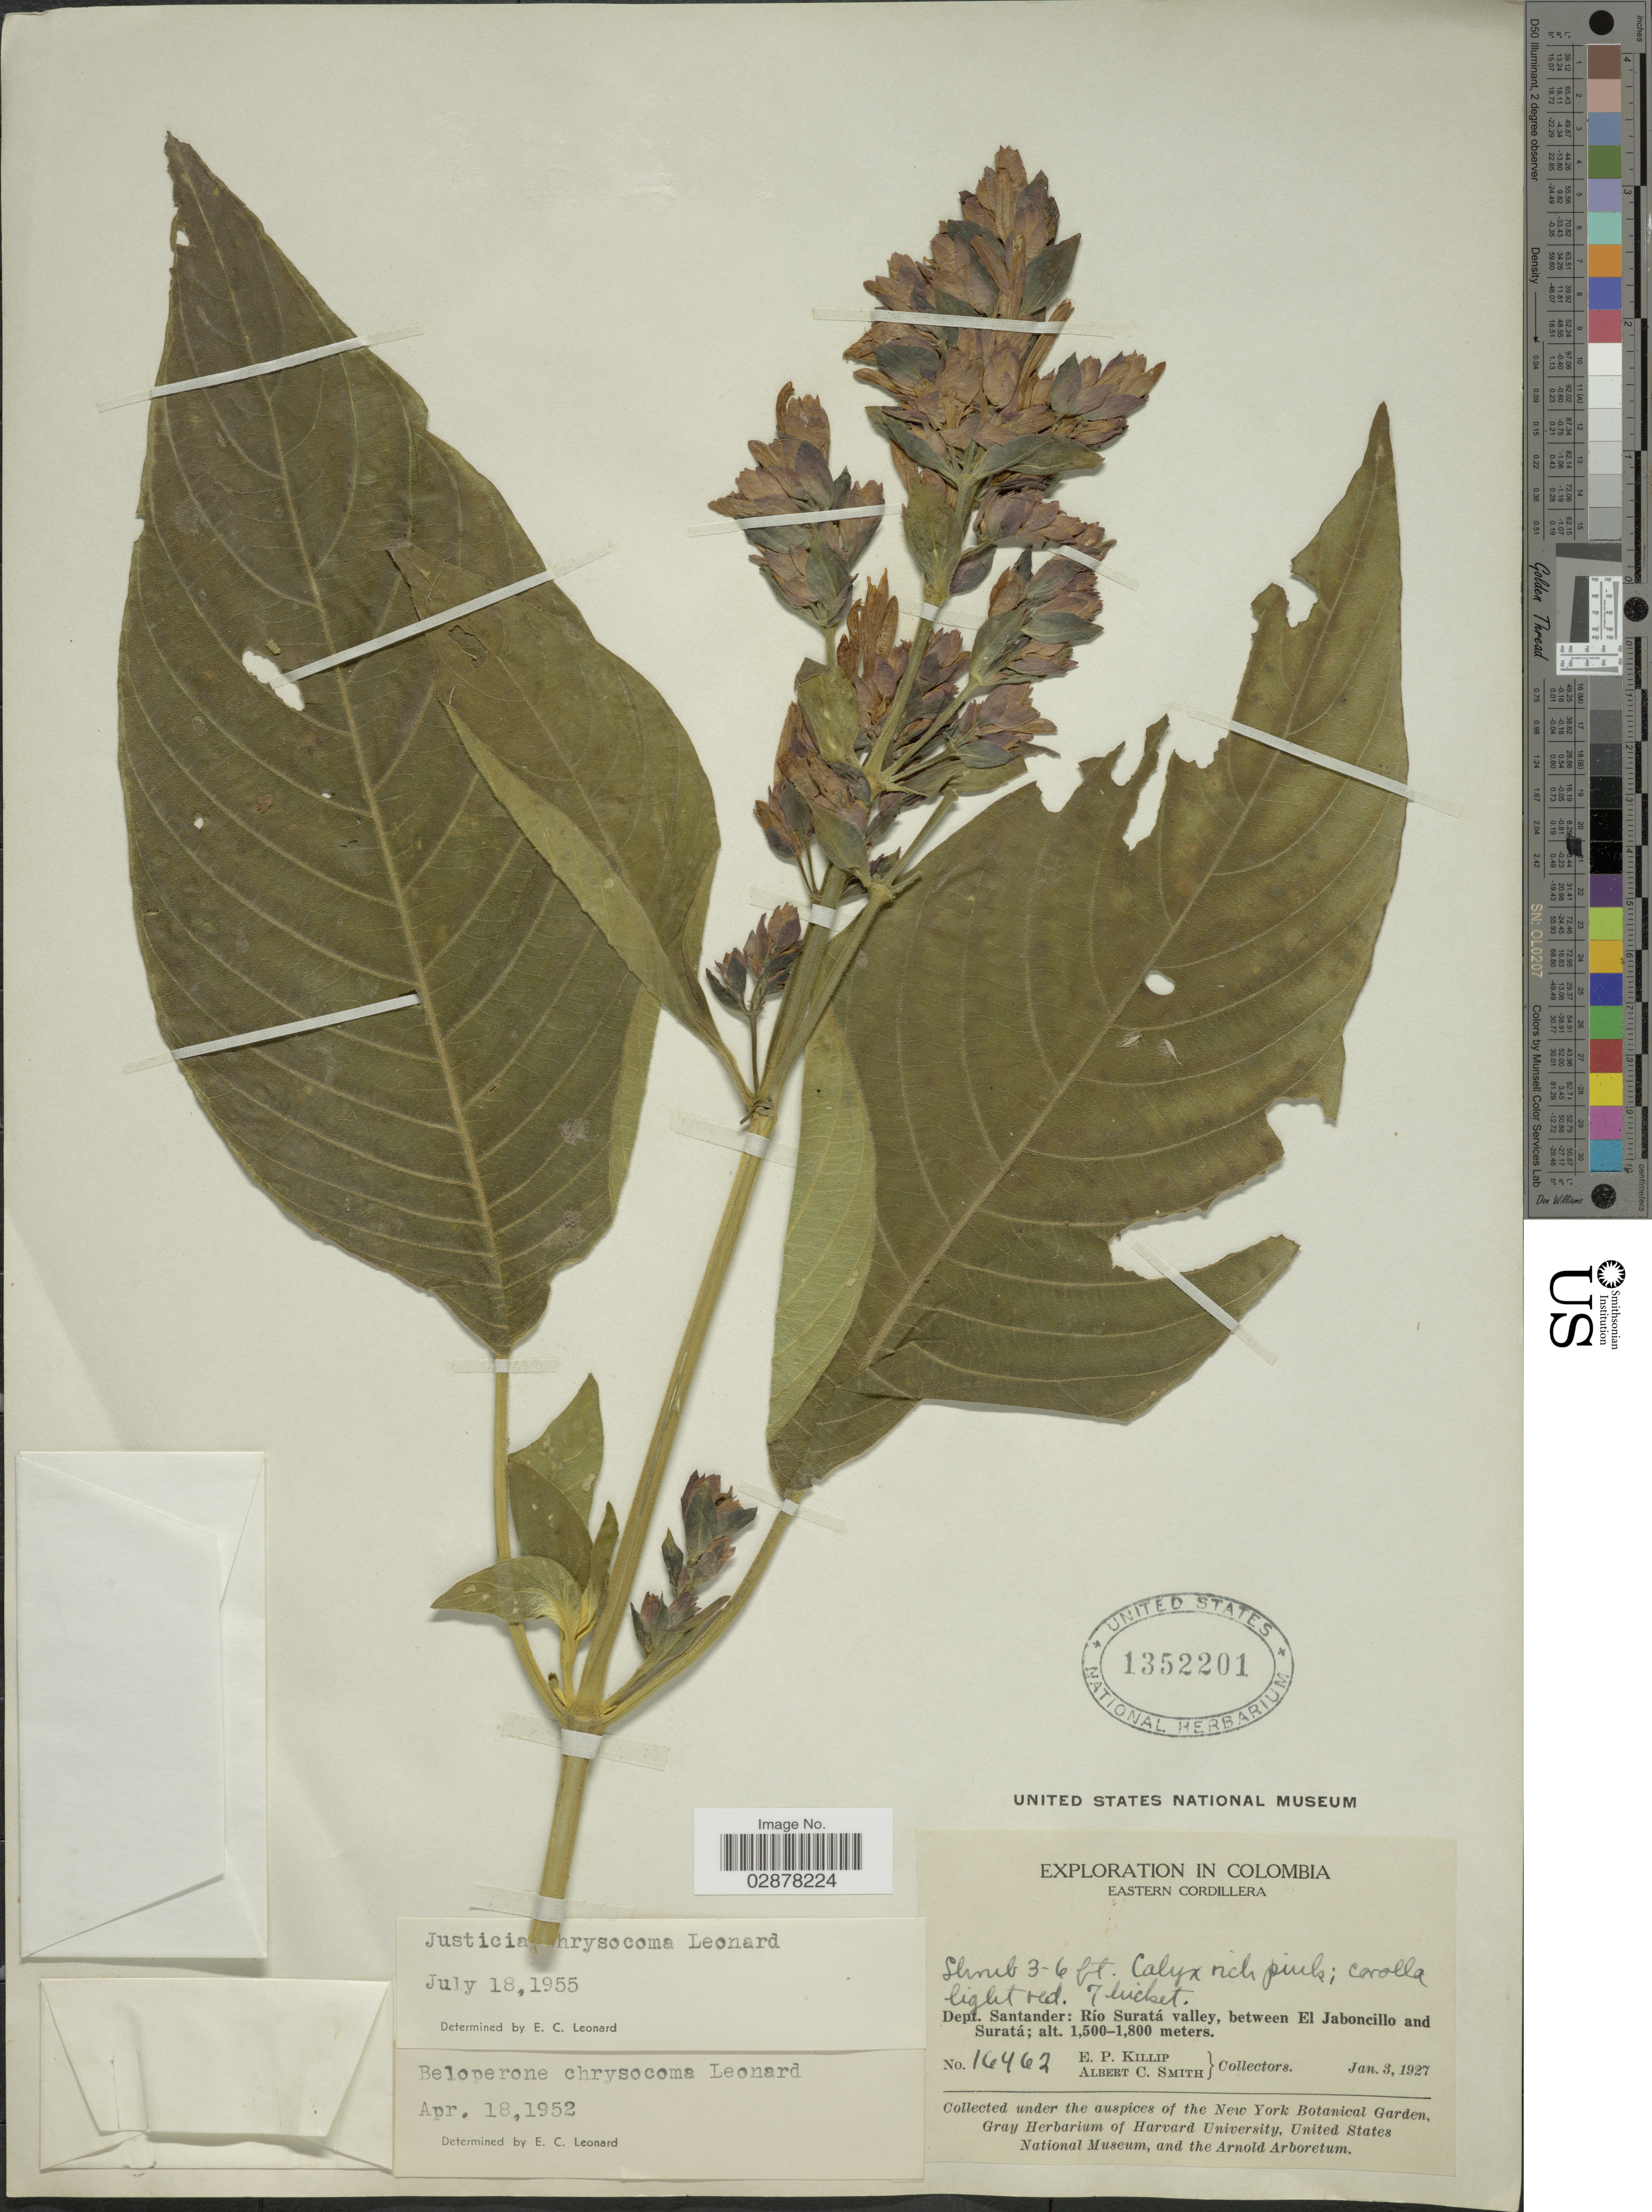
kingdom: Plantae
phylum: Tracheophyta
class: Magnoliopsida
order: Lamiales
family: Acanthaceae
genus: Justicia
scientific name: Justicia chrysocoma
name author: Leonard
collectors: E. P. Killip & A. C. Smith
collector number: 16462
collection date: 1927-01-03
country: Colombia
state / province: Santander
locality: Eastern Cordillera, Río Suratá valley, between El Jaboncillo and Suratá.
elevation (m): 1500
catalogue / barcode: US 1352201